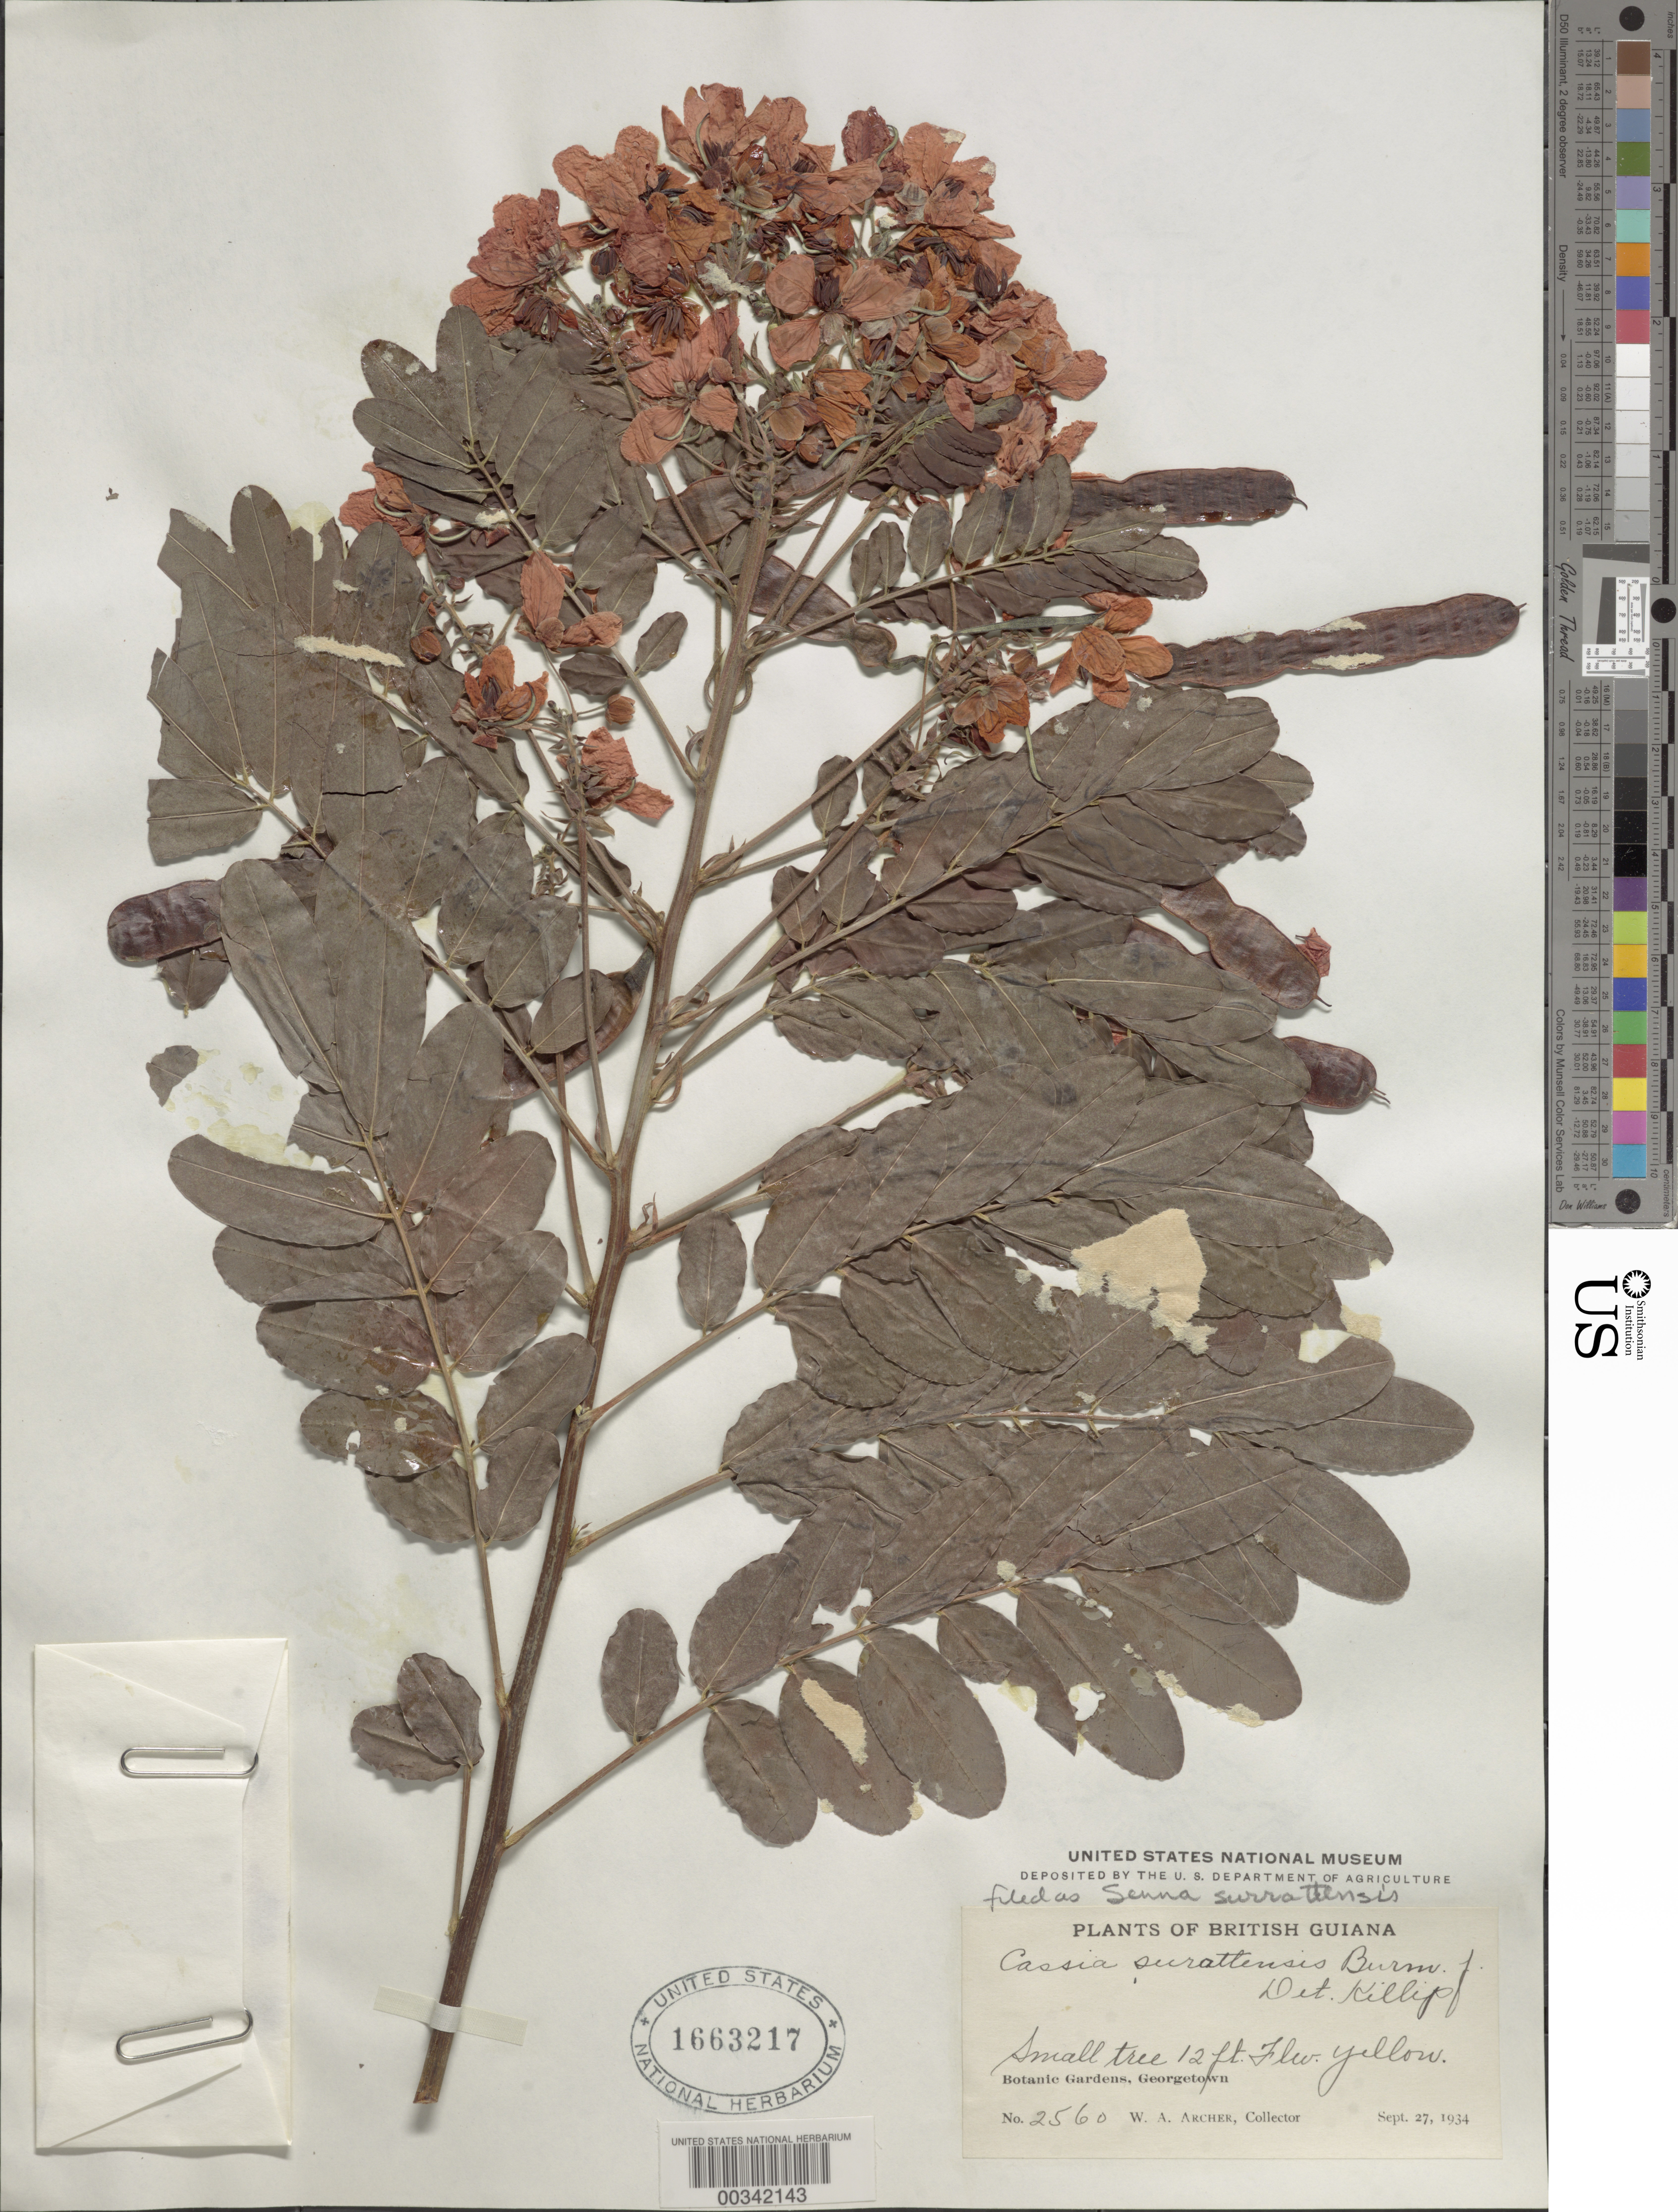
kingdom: Plantae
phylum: Tracheophyta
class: Magnoliopsida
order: Fabales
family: Fabaceae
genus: Senna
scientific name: Senna surattensis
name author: (Burm. f.) H.S. Irwin & Barneby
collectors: W. A. Archer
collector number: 2560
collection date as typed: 27 Sep 1934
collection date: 1934-09-27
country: Guyana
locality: Botanic gardens, georgetown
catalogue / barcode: US 1663217